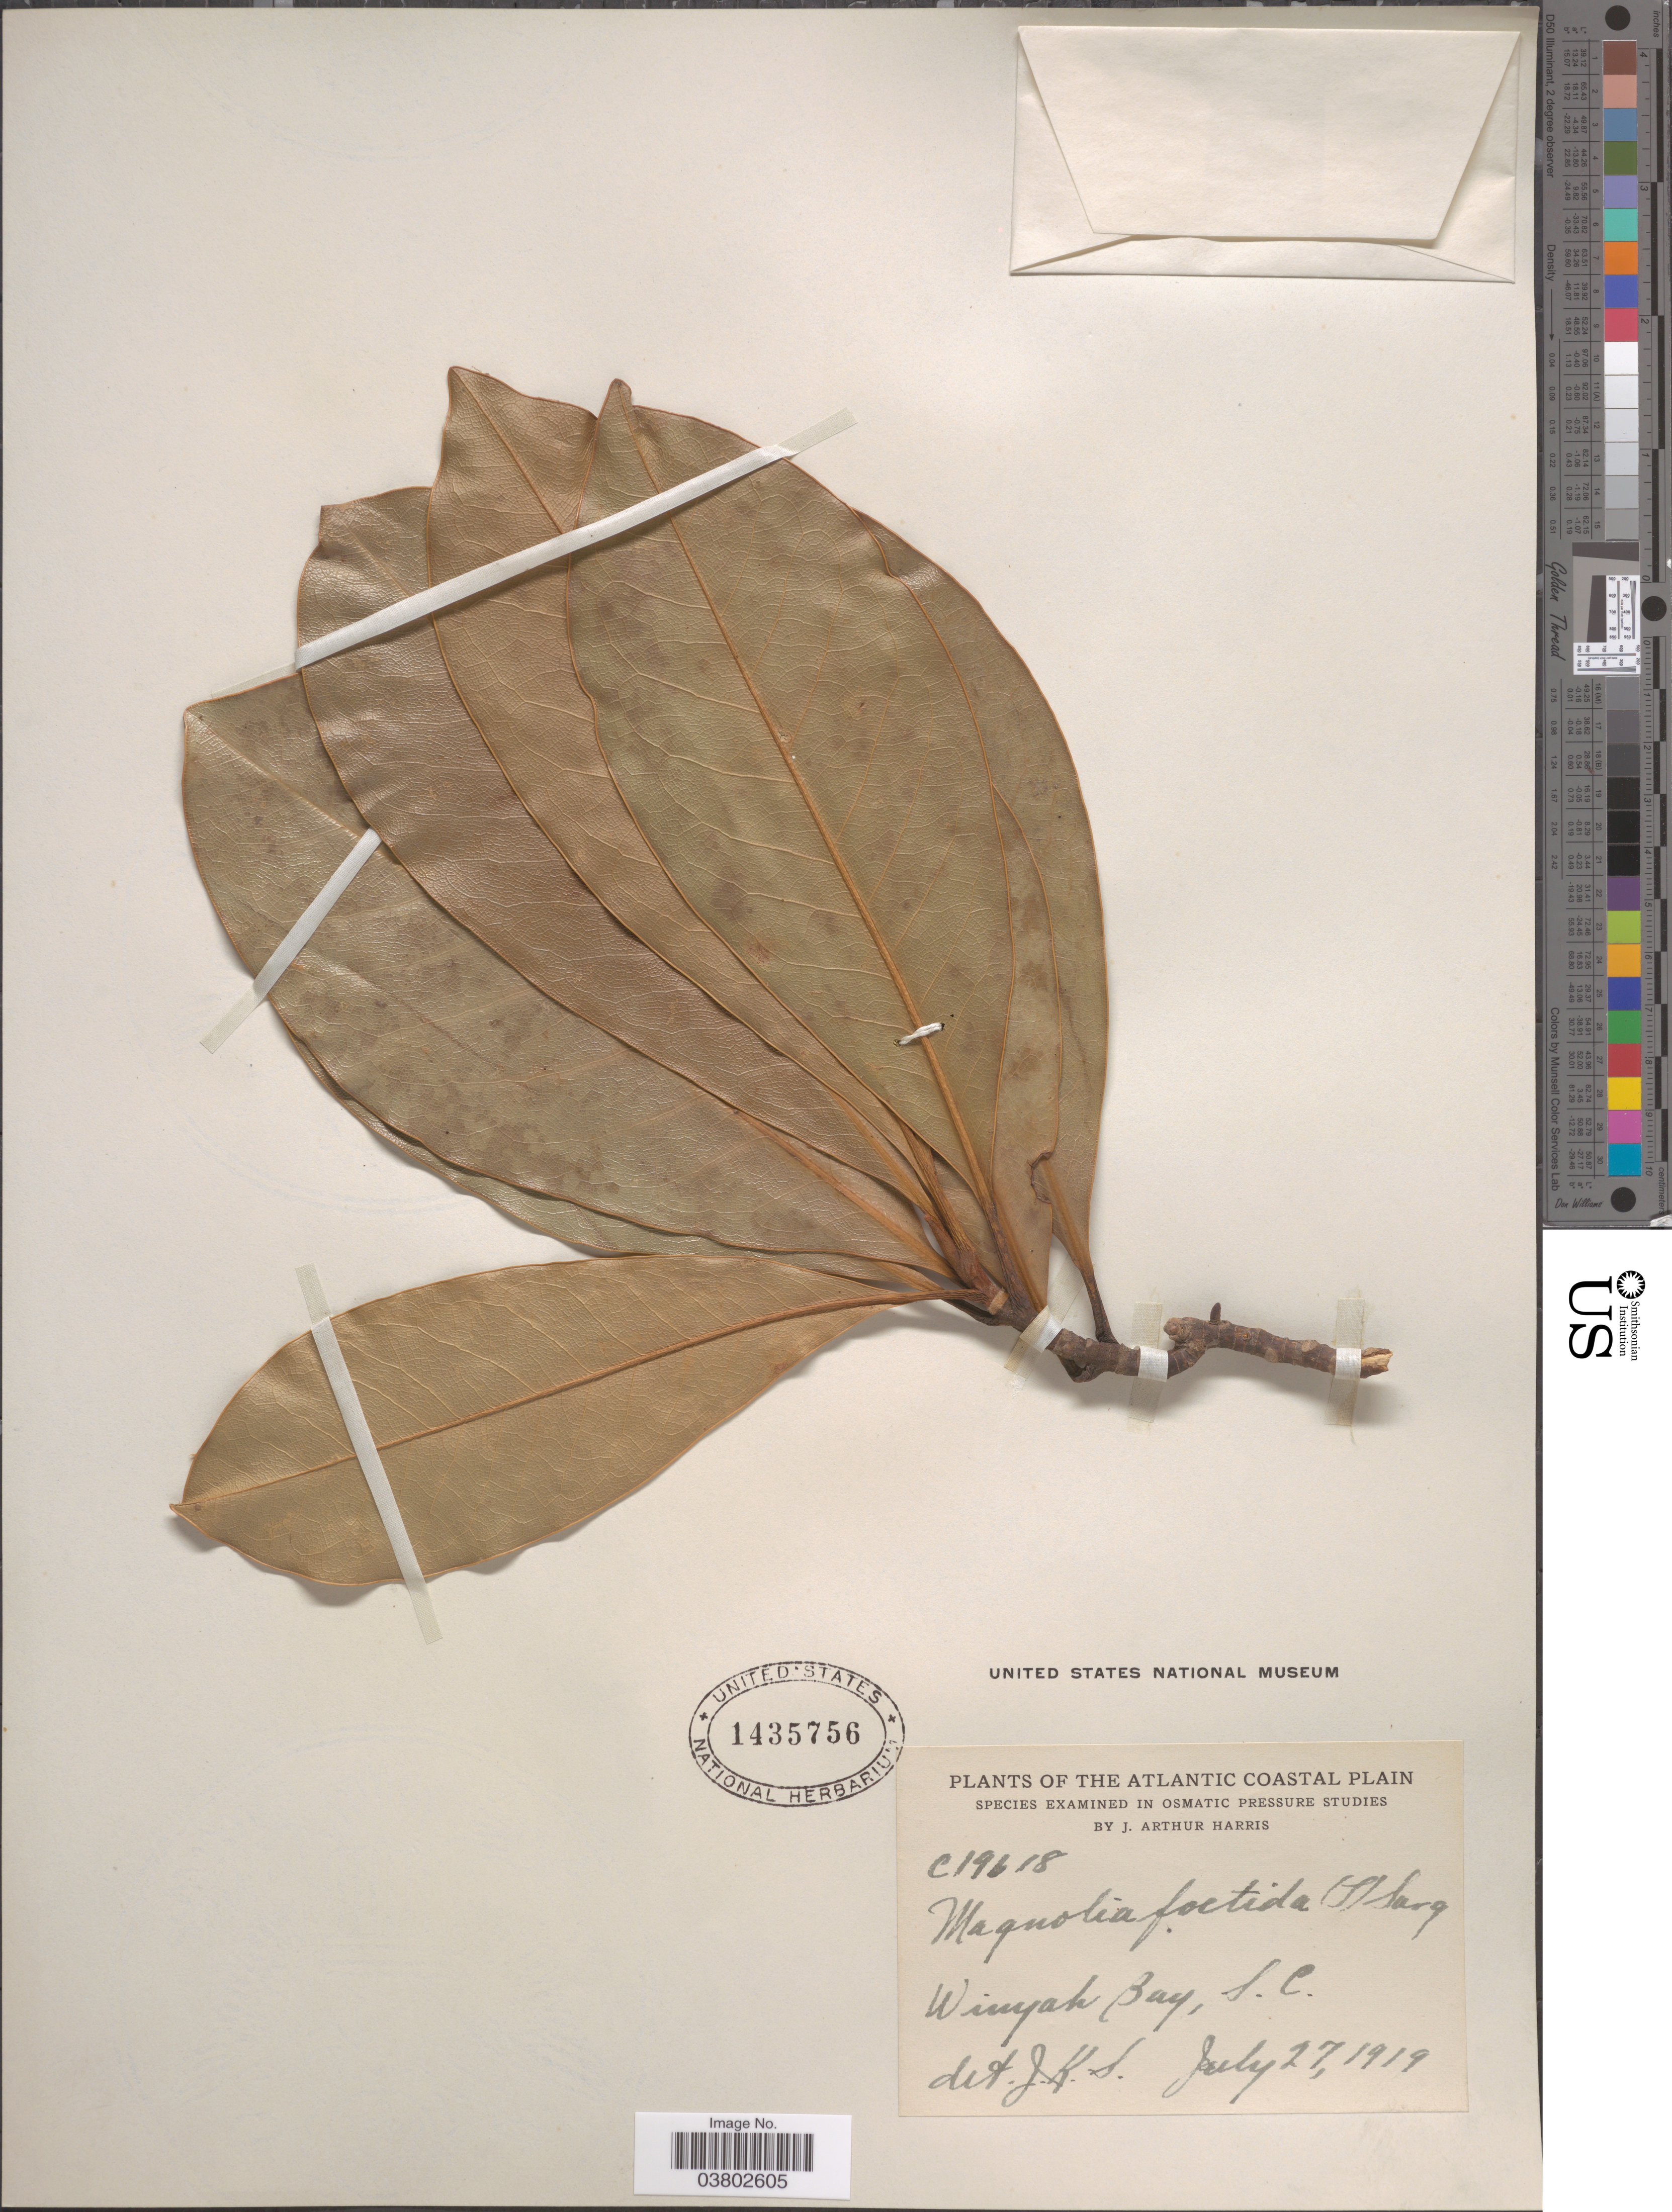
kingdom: Plantae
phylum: Tracheophyta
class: Magnoliopsida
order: Magnoliales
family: Magnoliaceae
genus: Magnolia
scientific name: Magnolia grandiflora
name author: L.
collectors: J. A. Harris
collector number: C19618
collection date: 1919-07-27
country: United States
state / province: South Carolina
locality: Winyak Bay.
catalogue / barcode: US 1435756